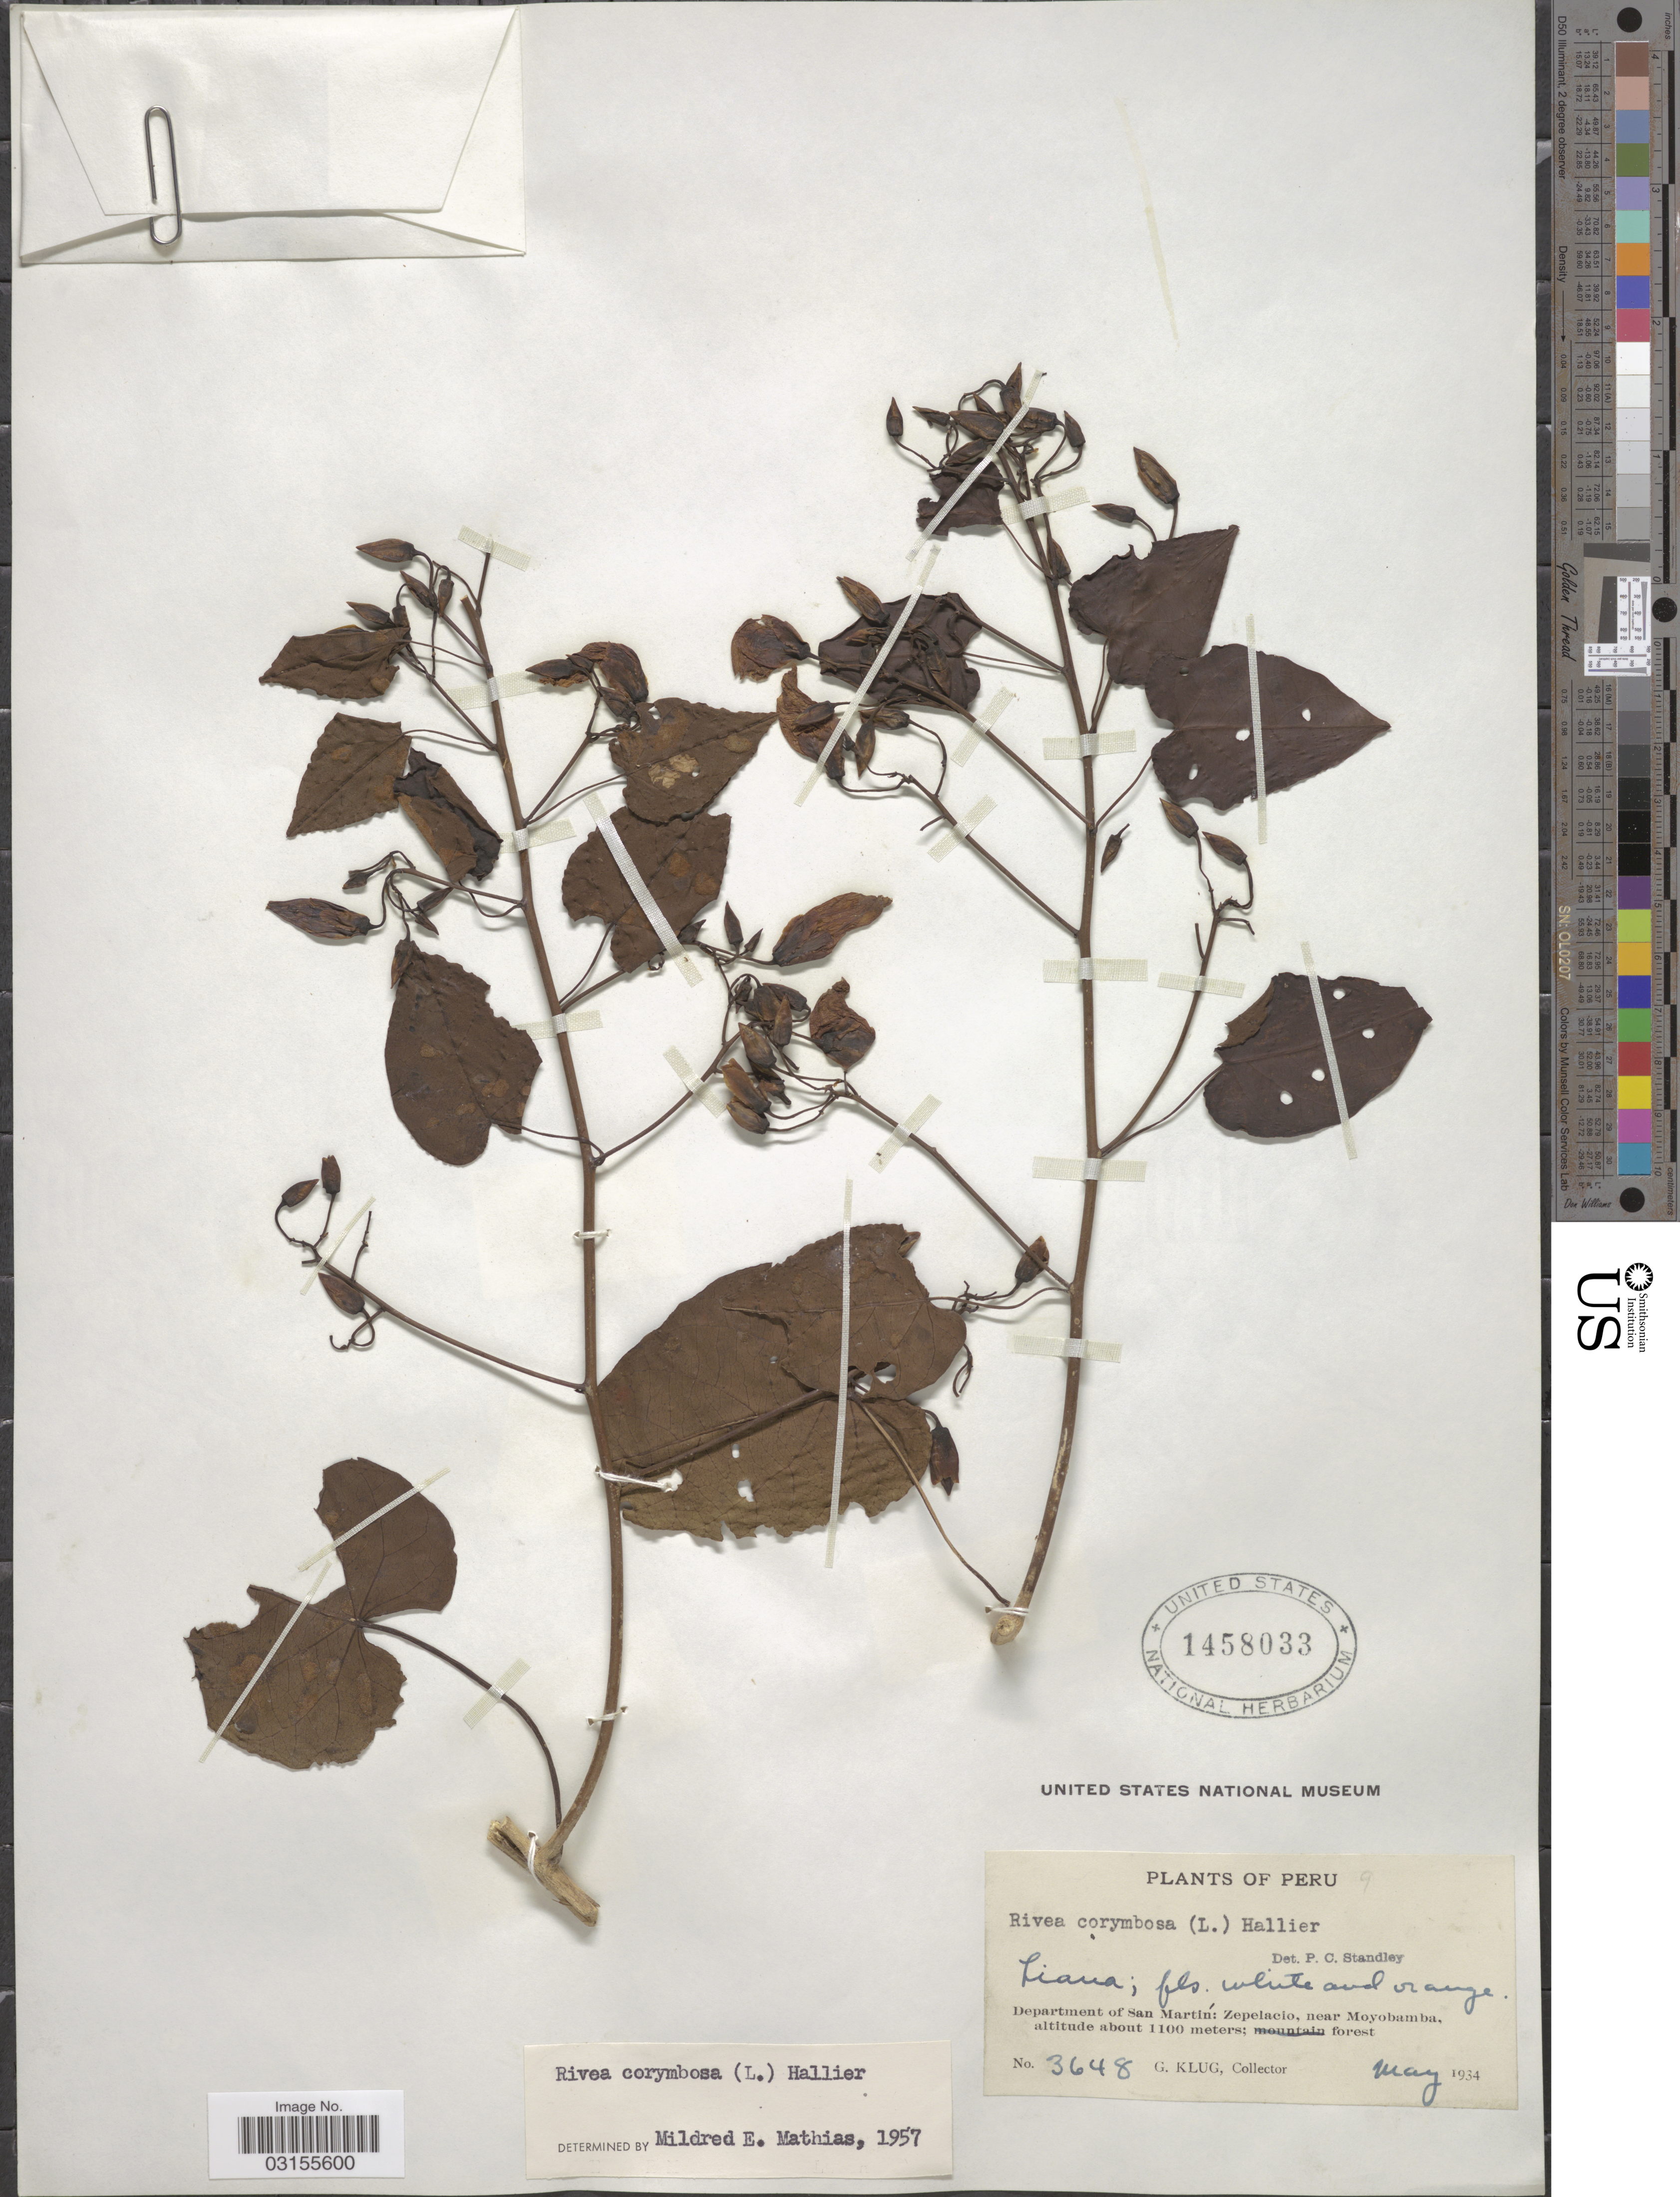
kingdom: Plantae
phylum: Tracheophyta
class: Magnoliopsida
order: Solanales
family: Convolvulaceae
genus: Turbina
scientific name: Turbina corymbosa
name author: (L.) Raf.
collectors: G. Klug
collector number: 3648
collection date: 1934-05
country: Peru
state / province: San Martín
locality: Department San Martín: Zepelacio, near Moyobamba.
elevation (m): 1100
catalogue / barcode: US 1458033